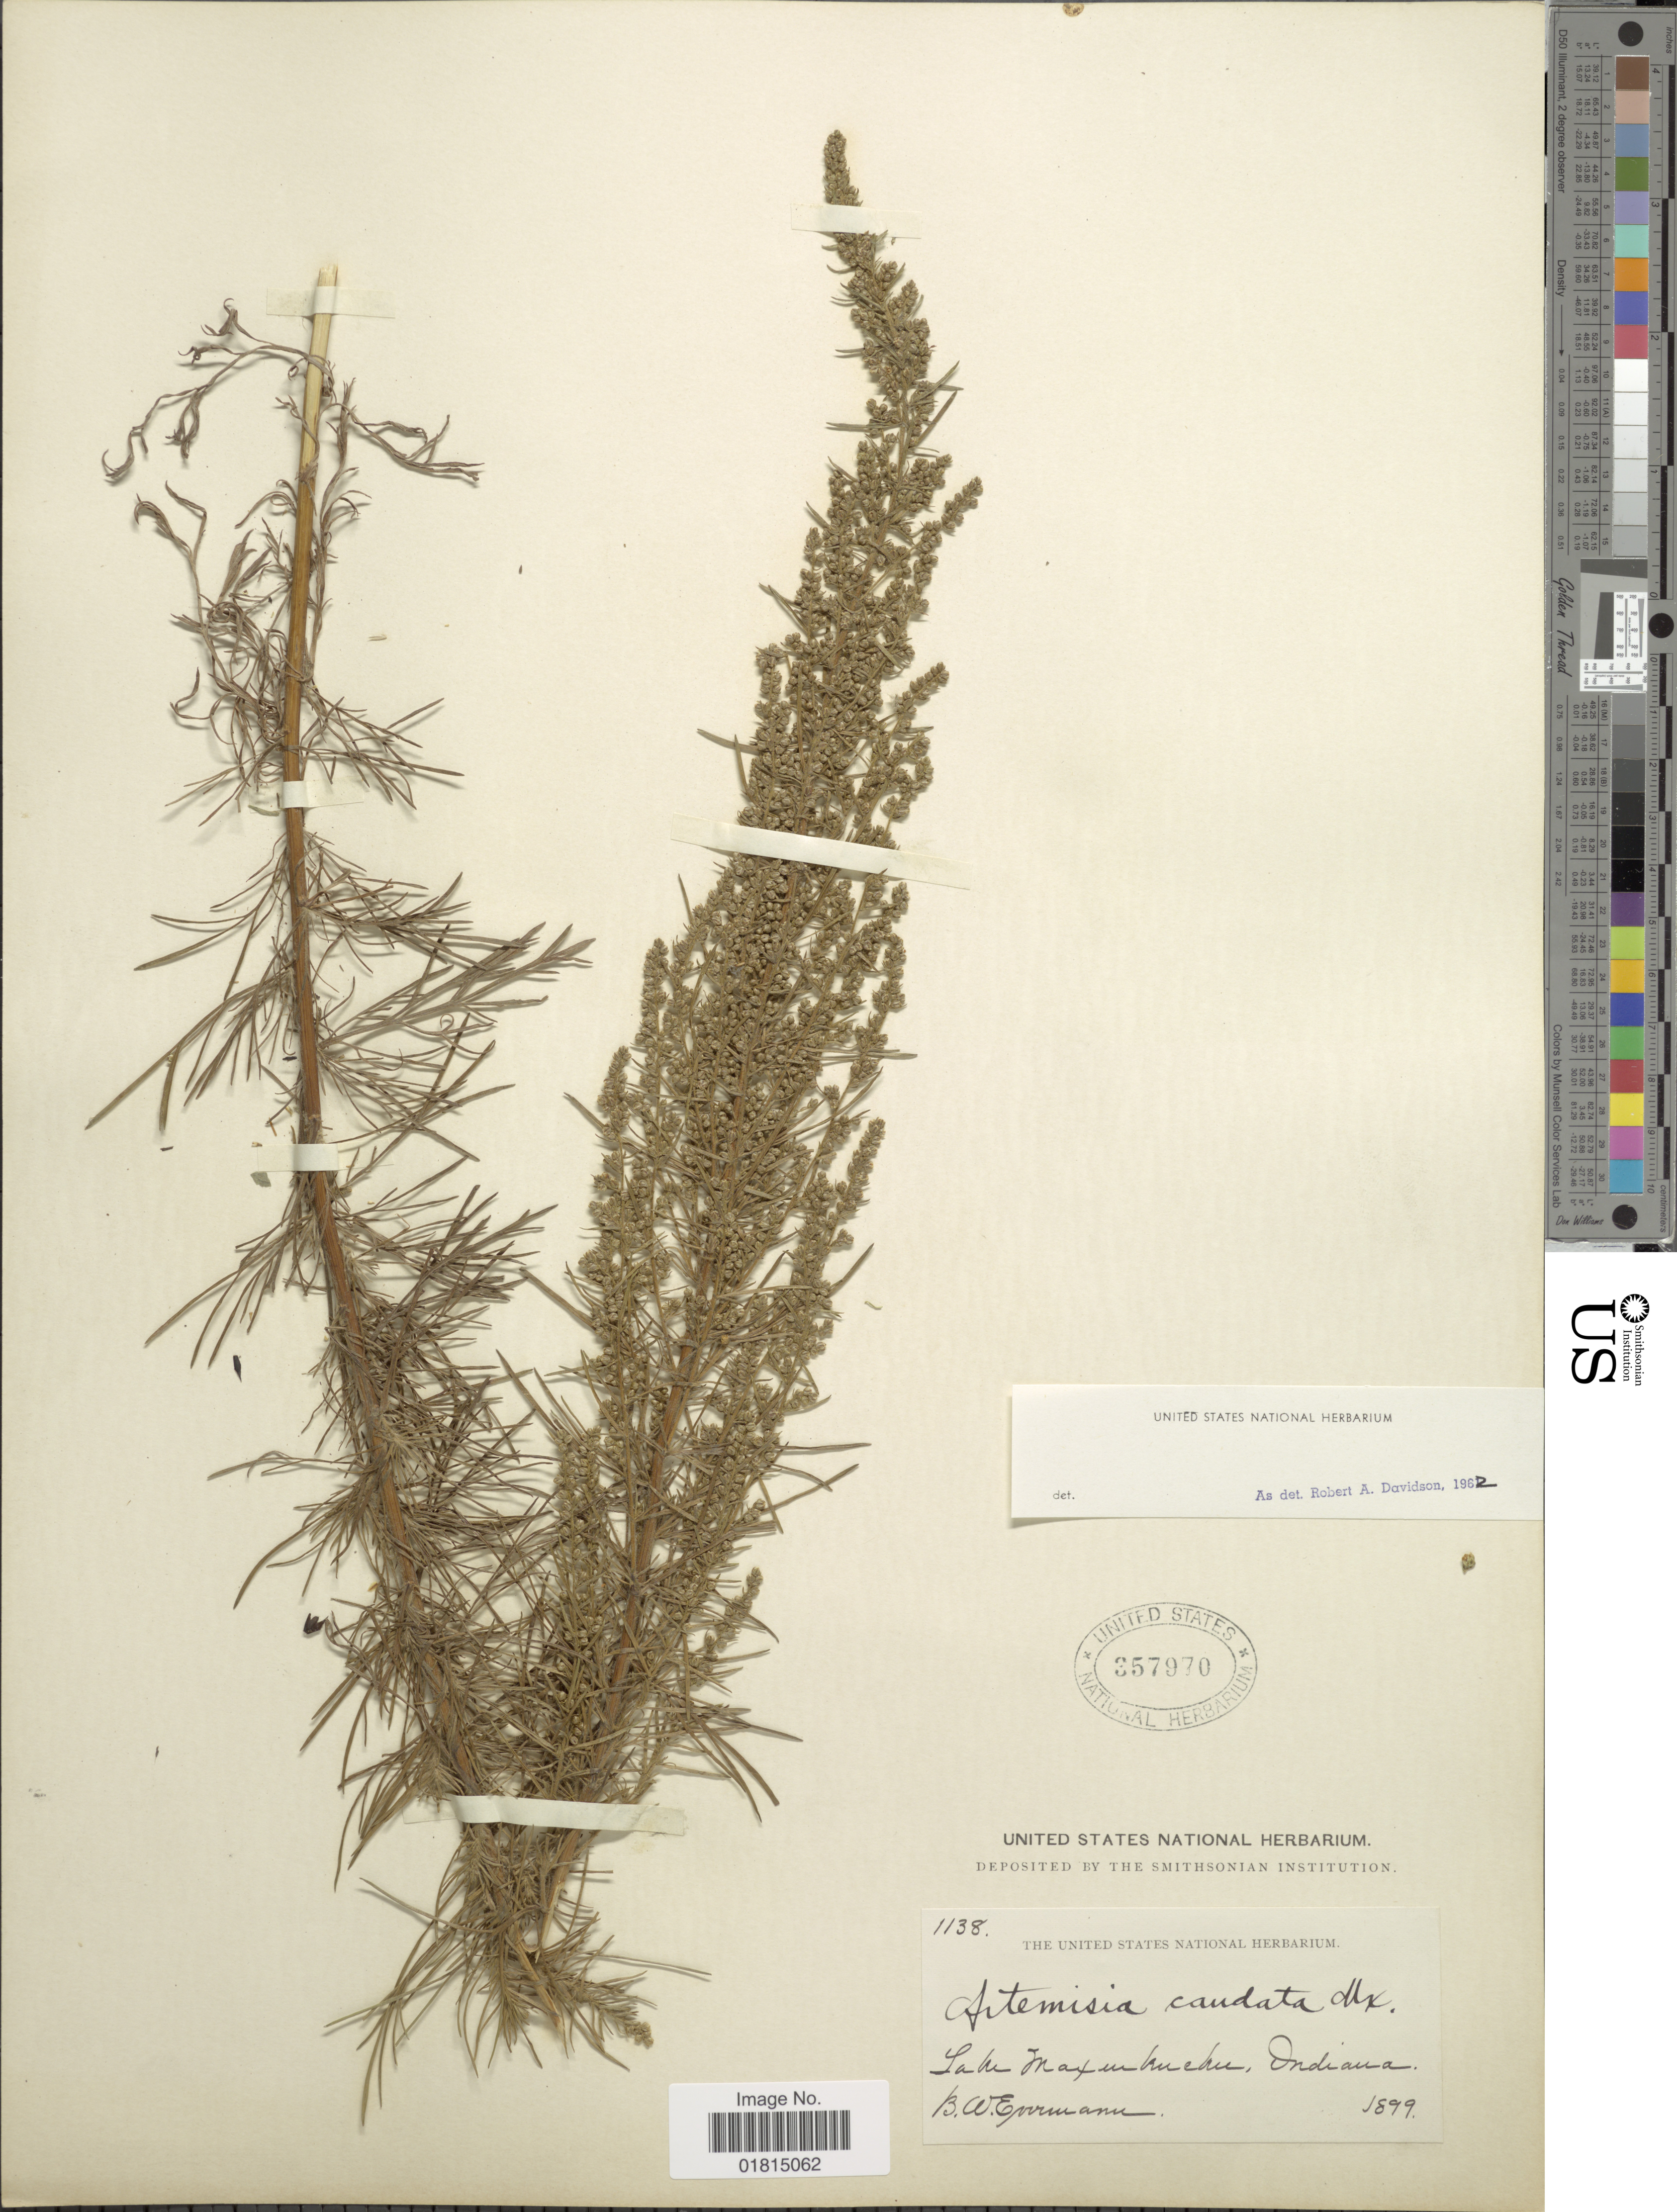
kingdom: Plantae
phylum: Tracheophyta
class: Magnoliopsida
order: Asterales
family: Asteraceae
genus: Artemisia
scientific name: Artemisia caudata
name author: Michx.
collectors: B. W. Evermann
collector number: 1138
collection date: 1899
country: United States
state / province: Indiana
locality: Lake Maxinkuckee, Indiana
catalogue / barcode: US 357970